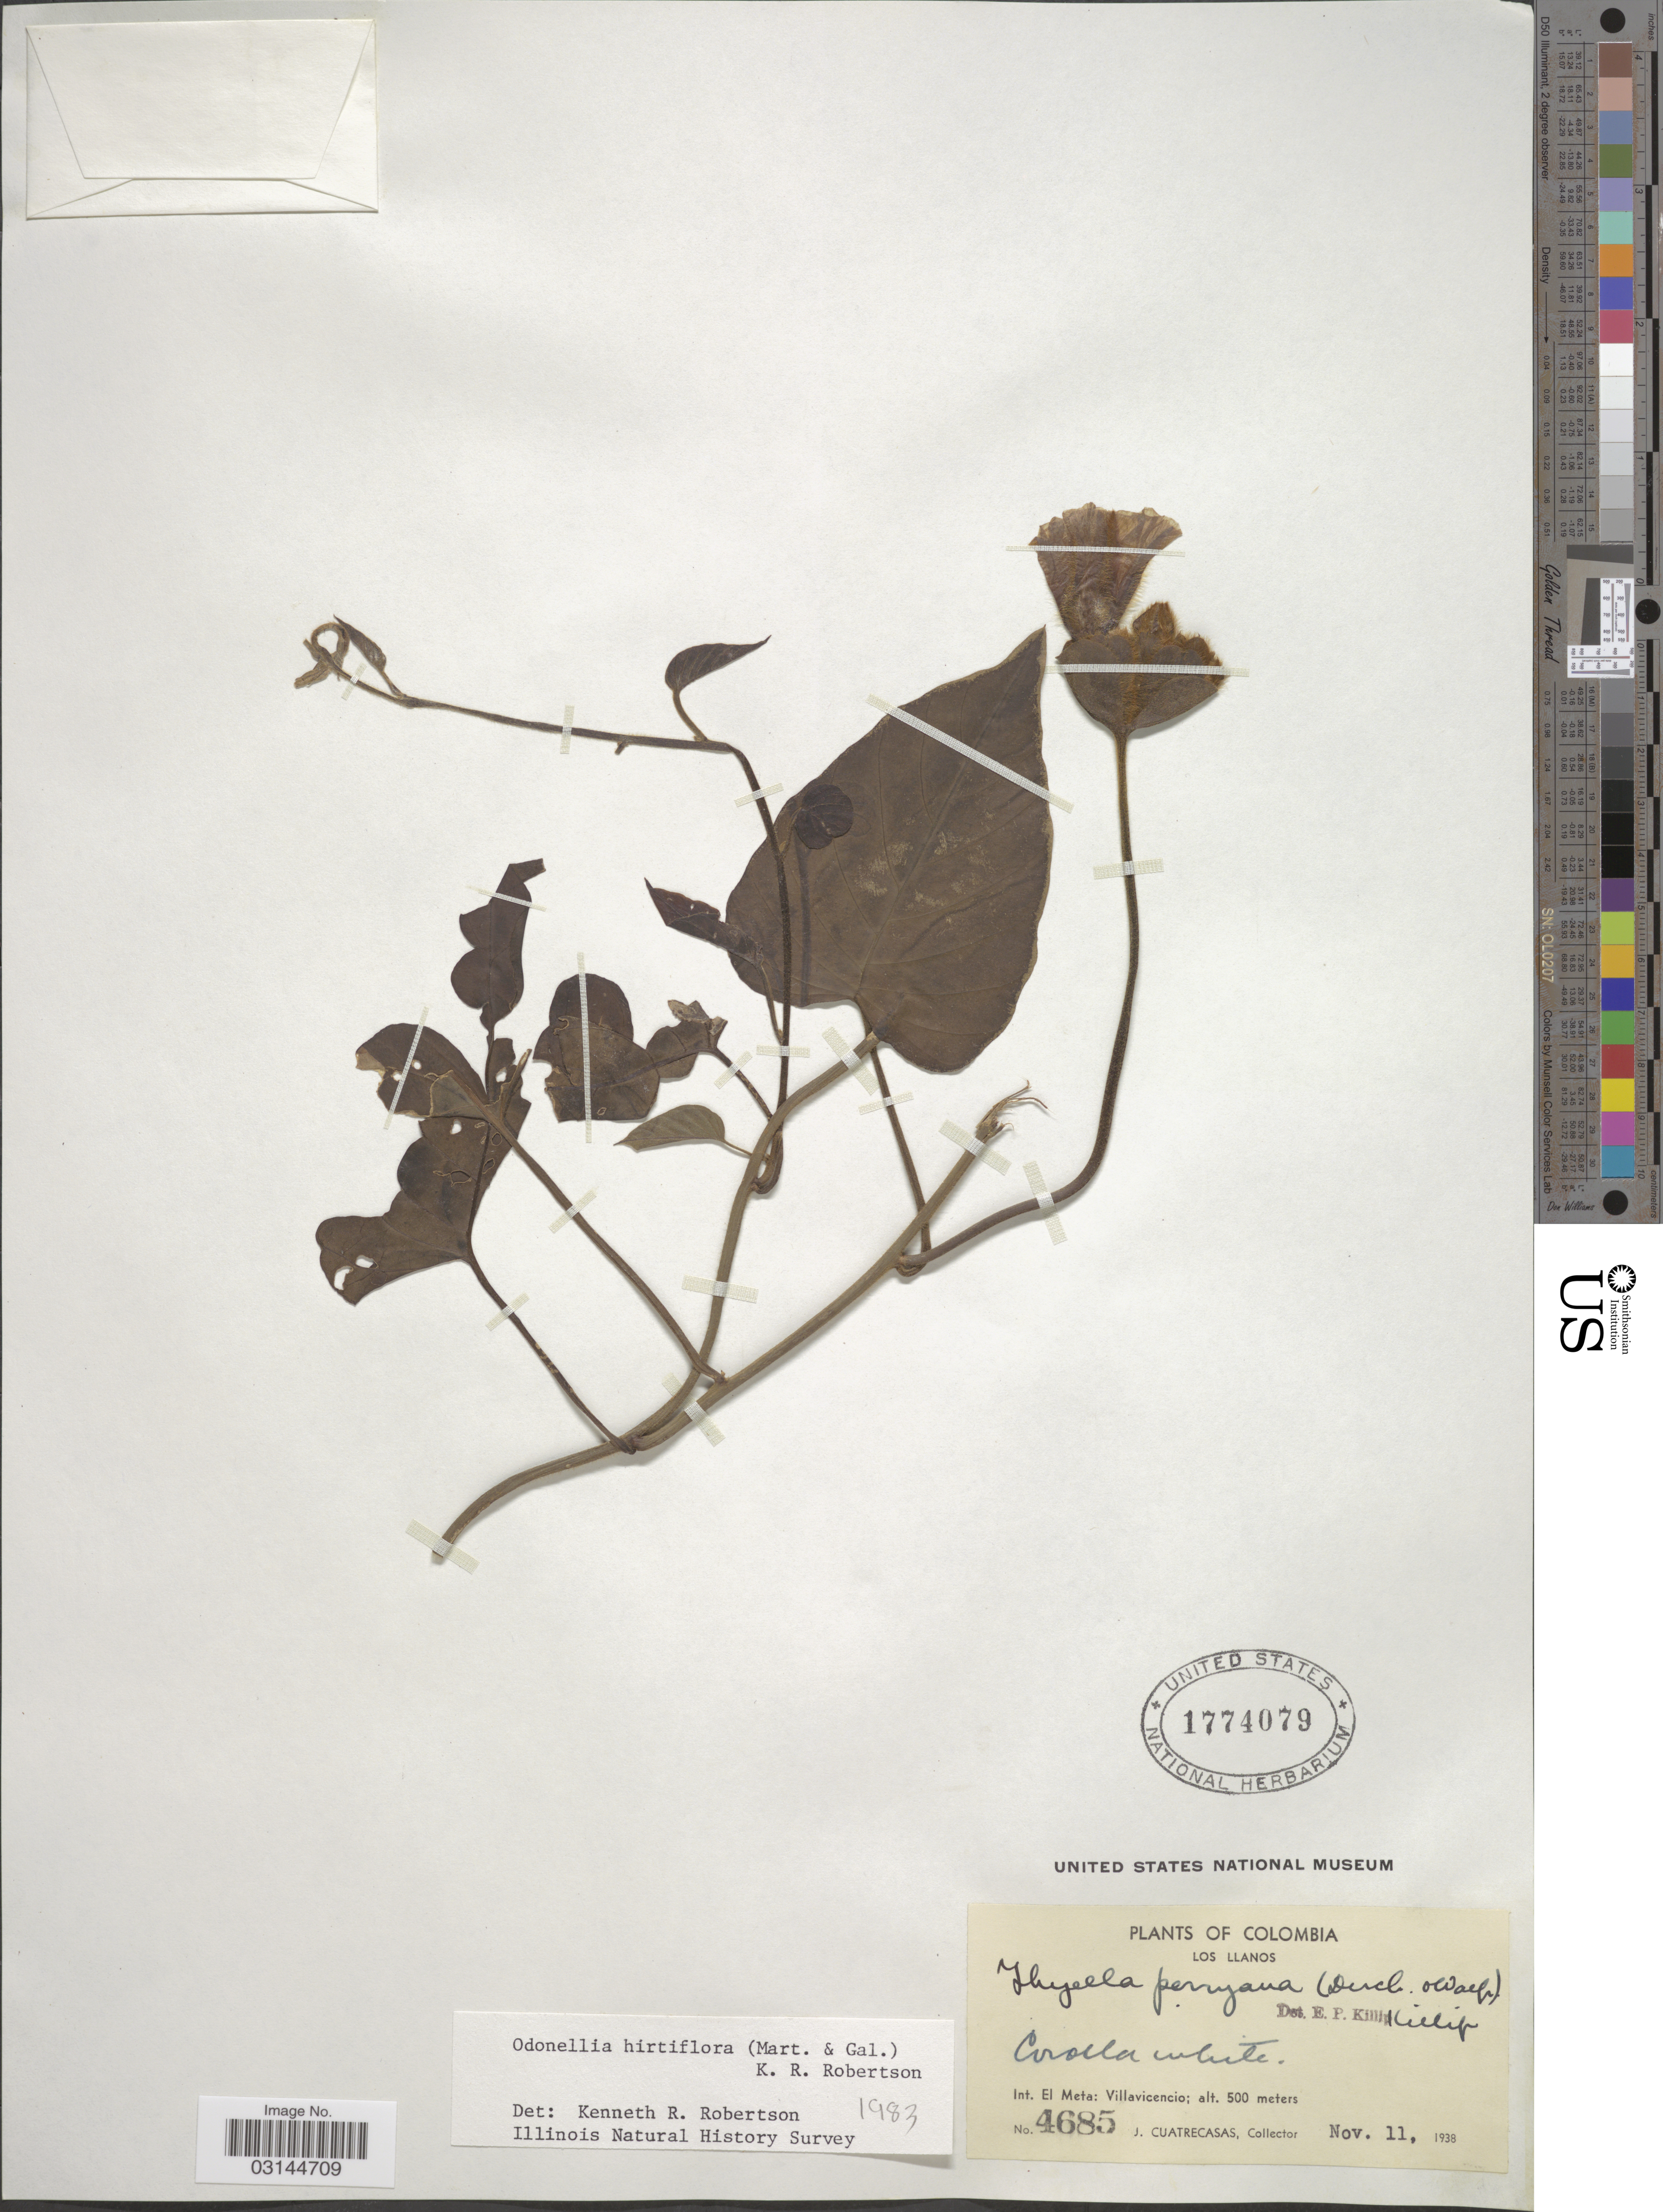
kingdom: Plantae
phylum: Tracheophyta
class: Magnoliopsida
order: Solanales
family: Convolvulaceae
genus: Odonellia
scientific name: Odonellia hirtiflora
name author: (M. Martens & Galeotti) K.R. Robertson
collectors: J. Cuatrecasas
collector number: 4685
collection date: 1938-11-11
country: Colombia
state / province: Meta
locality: Los Llanos. Int. El Meta: Villavicencio.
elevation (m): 500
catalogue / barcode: US 1774079